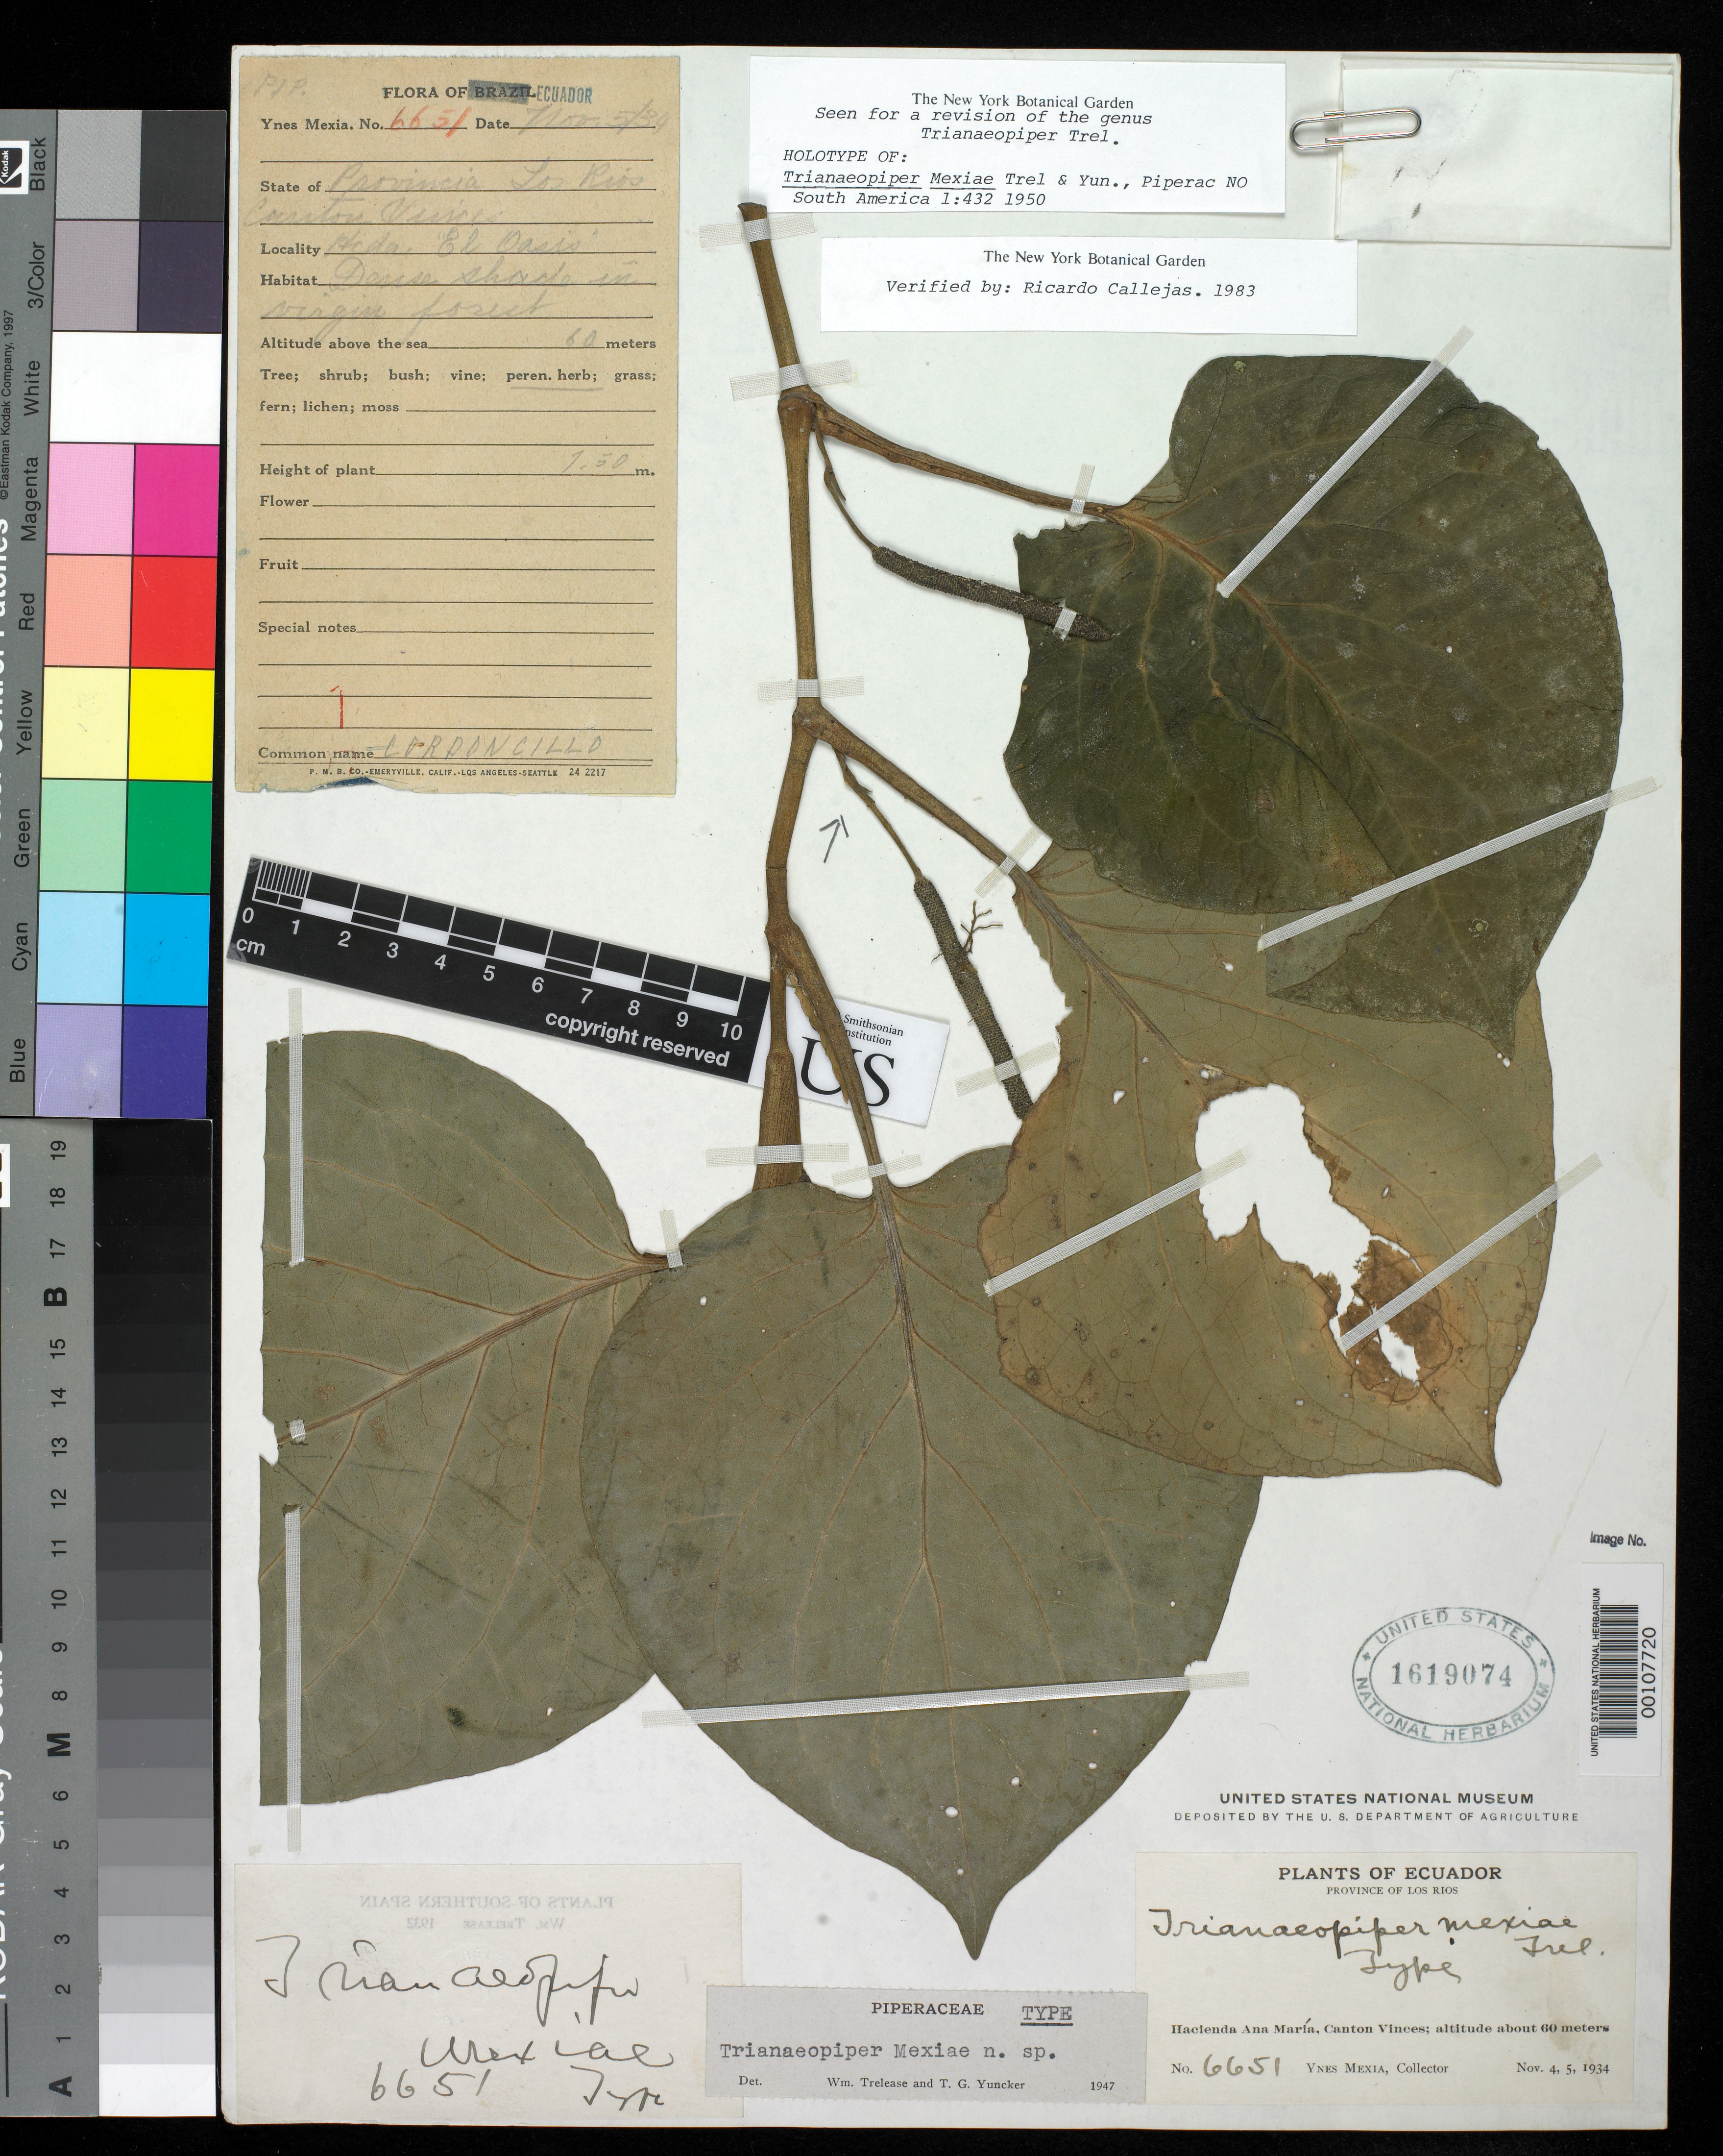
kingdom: Plantae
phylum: Tracheophyta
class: Magnoliopsida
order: Piperales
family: Piperaceae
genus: Trianaeopiper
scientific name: Trianaeopiper mexiae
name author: Trel. & Yunck.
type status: Holotype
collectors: Y. Mexia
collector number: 6651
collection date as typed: Nov. 4, 5, 1934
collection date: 1934-11-04/1934-11-05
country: Ecuador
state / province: Los Ríos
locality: Hacienda Ana Maria [El Oasis one one sheet], Canton Vinces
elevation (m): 60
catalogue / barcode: US 1619074